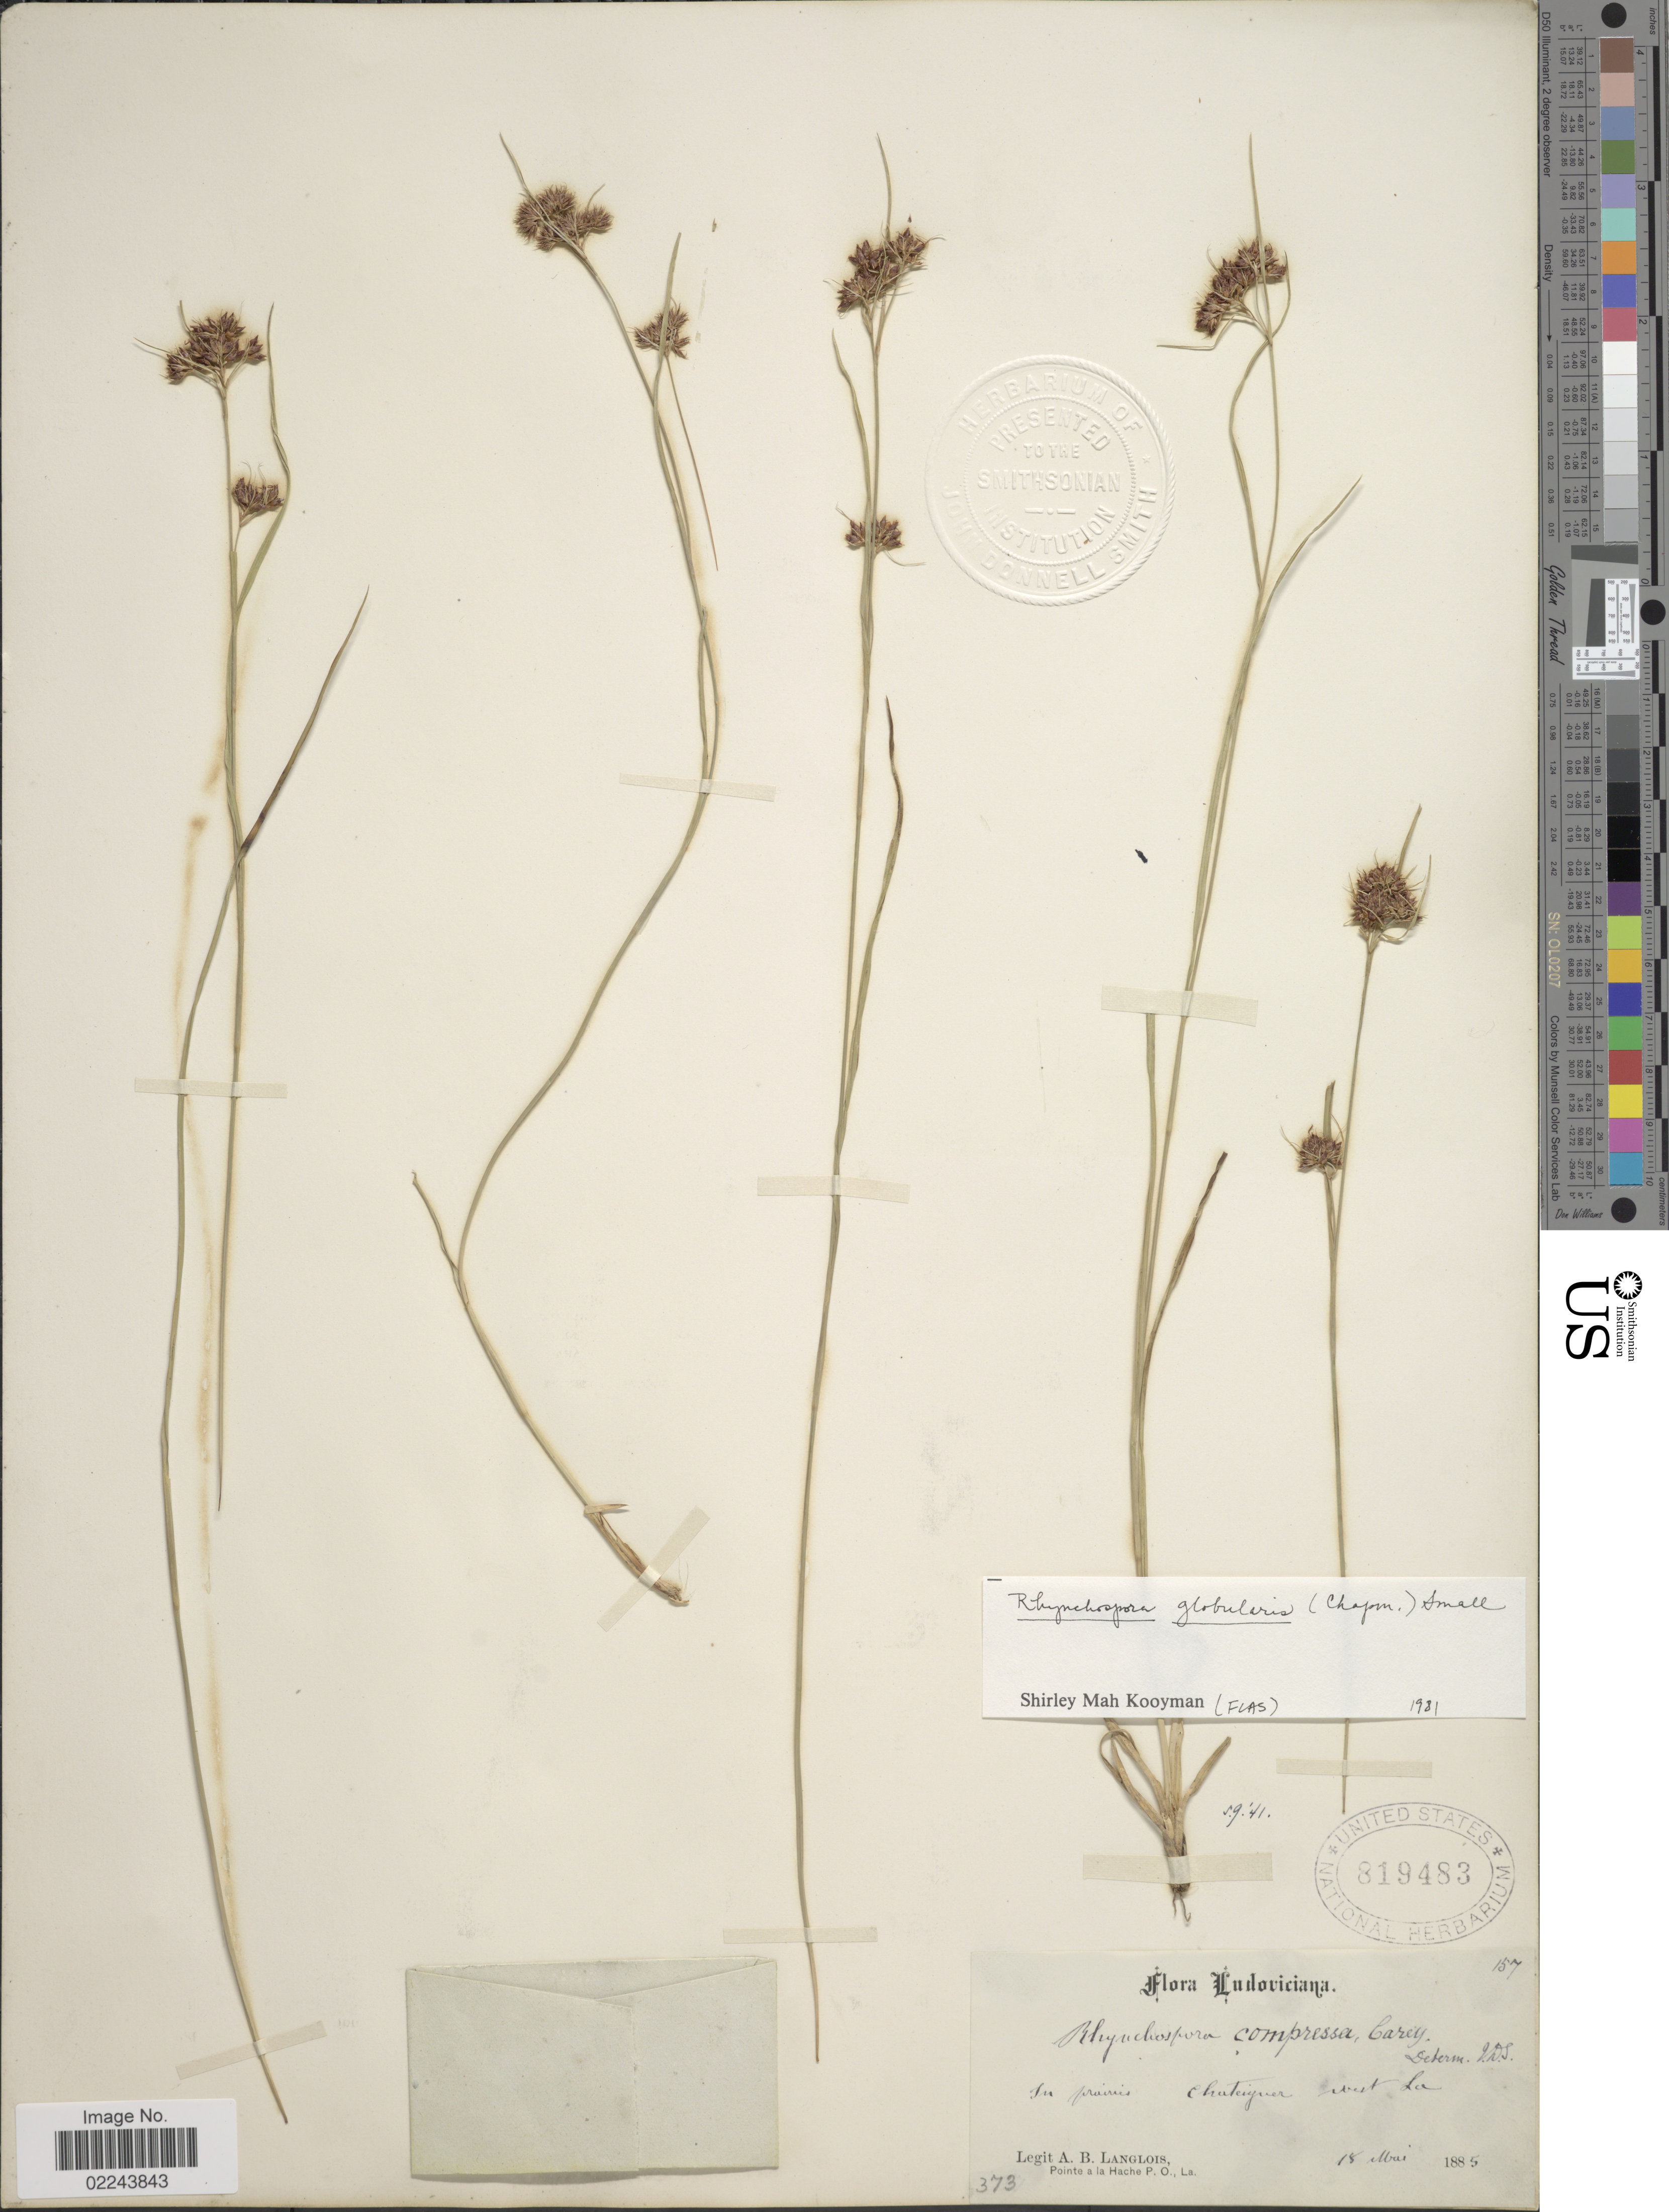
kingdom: Plantae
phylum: Tracheophyta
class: Liliopsida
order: Poales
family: Cyperaceae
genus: Rhynchospora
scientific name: Rhynchospora globularis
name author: (Chapm.) Small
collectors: A. Langlois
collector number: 157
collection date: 1885-05-18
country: United States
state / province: Louisiana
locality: Chataignier, West La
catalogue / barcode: US 819483